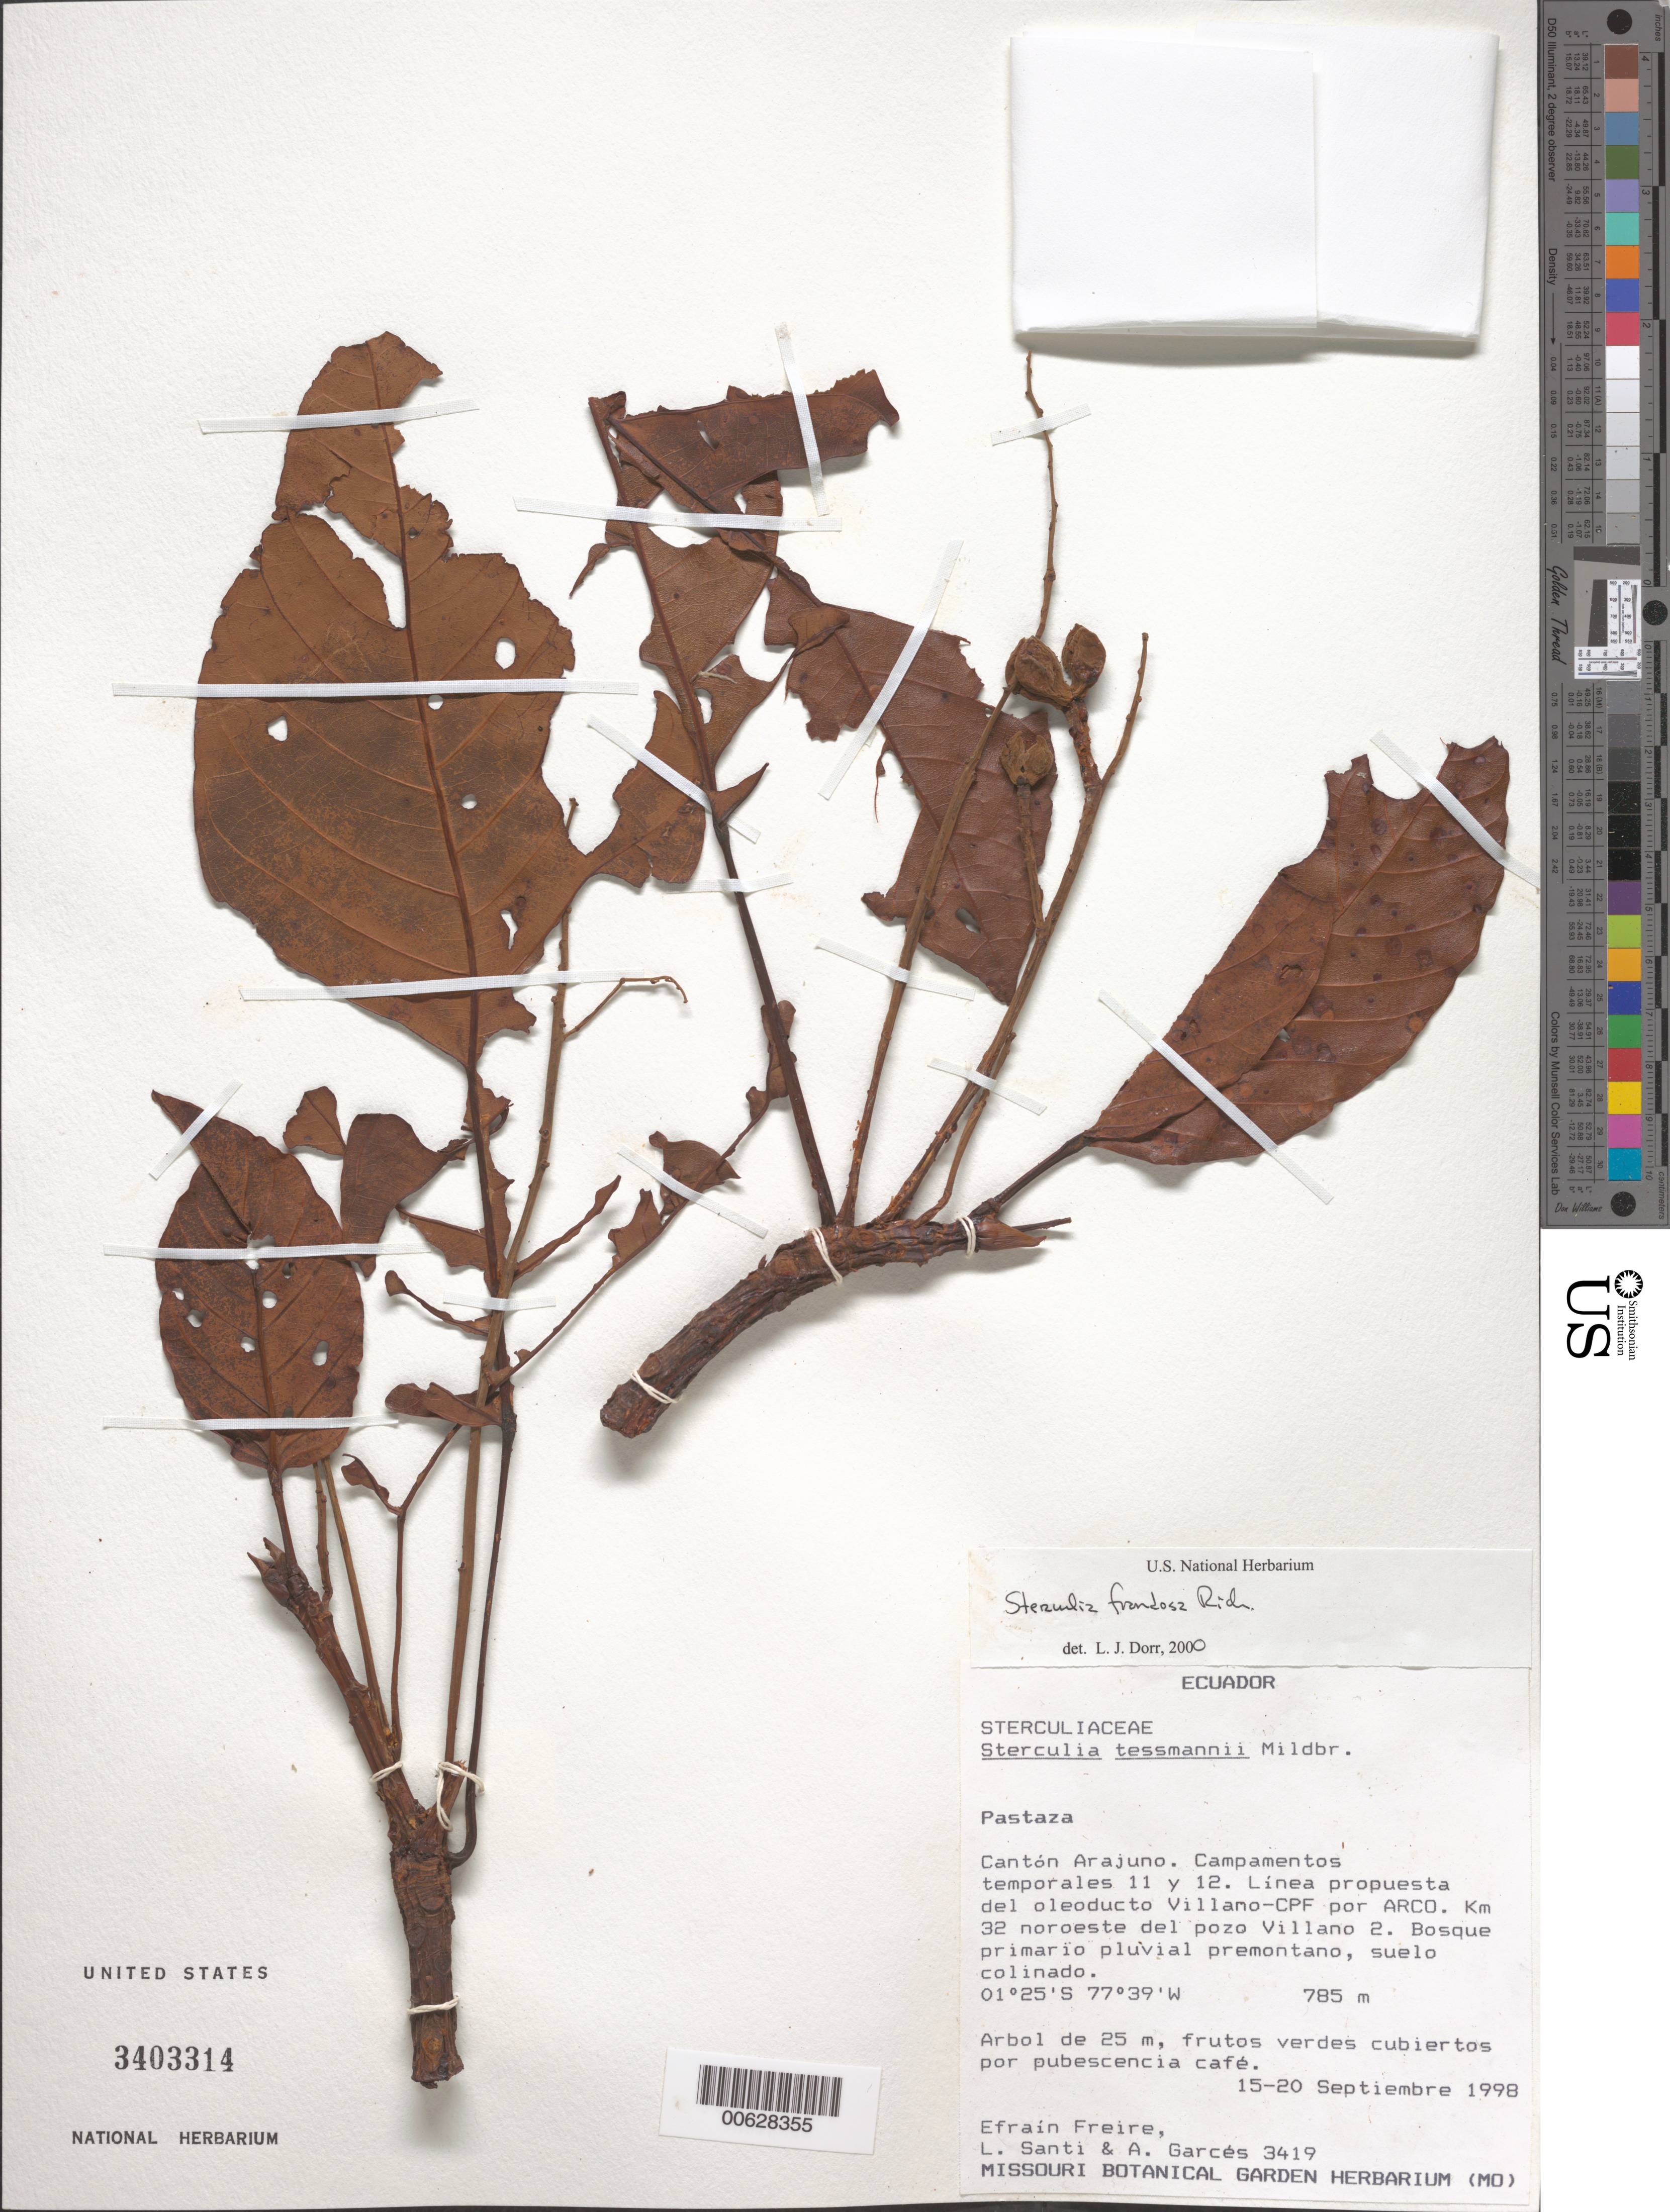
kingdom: Plantae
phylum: Tracheophyta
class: Magnoliopsida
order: Malvales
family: Malvaceae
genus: Sterculia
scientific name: Sterculia frondosa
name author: Rich.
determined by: Dorr, L. J., (BOT), Smithsonian Institution - National Museum of Natural History (UNITED STATES)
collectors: E. Freire & A. Garcés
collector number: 3419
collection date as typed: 15 Sep 1998 to 20 Sep 1998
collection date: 1998-09-15/1998-09-20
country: Ecuador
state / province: Pastaza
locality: Cantón Arajuno. Campamentos temporales 11 y 12, linea propuesta del oleoducto Villano-CPF por ARCO, km 32 noroeste del pozo Villano 2.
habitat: Bosque primario pluvial premontano, suelo colinado.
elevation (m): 785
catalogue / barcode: US 3403314